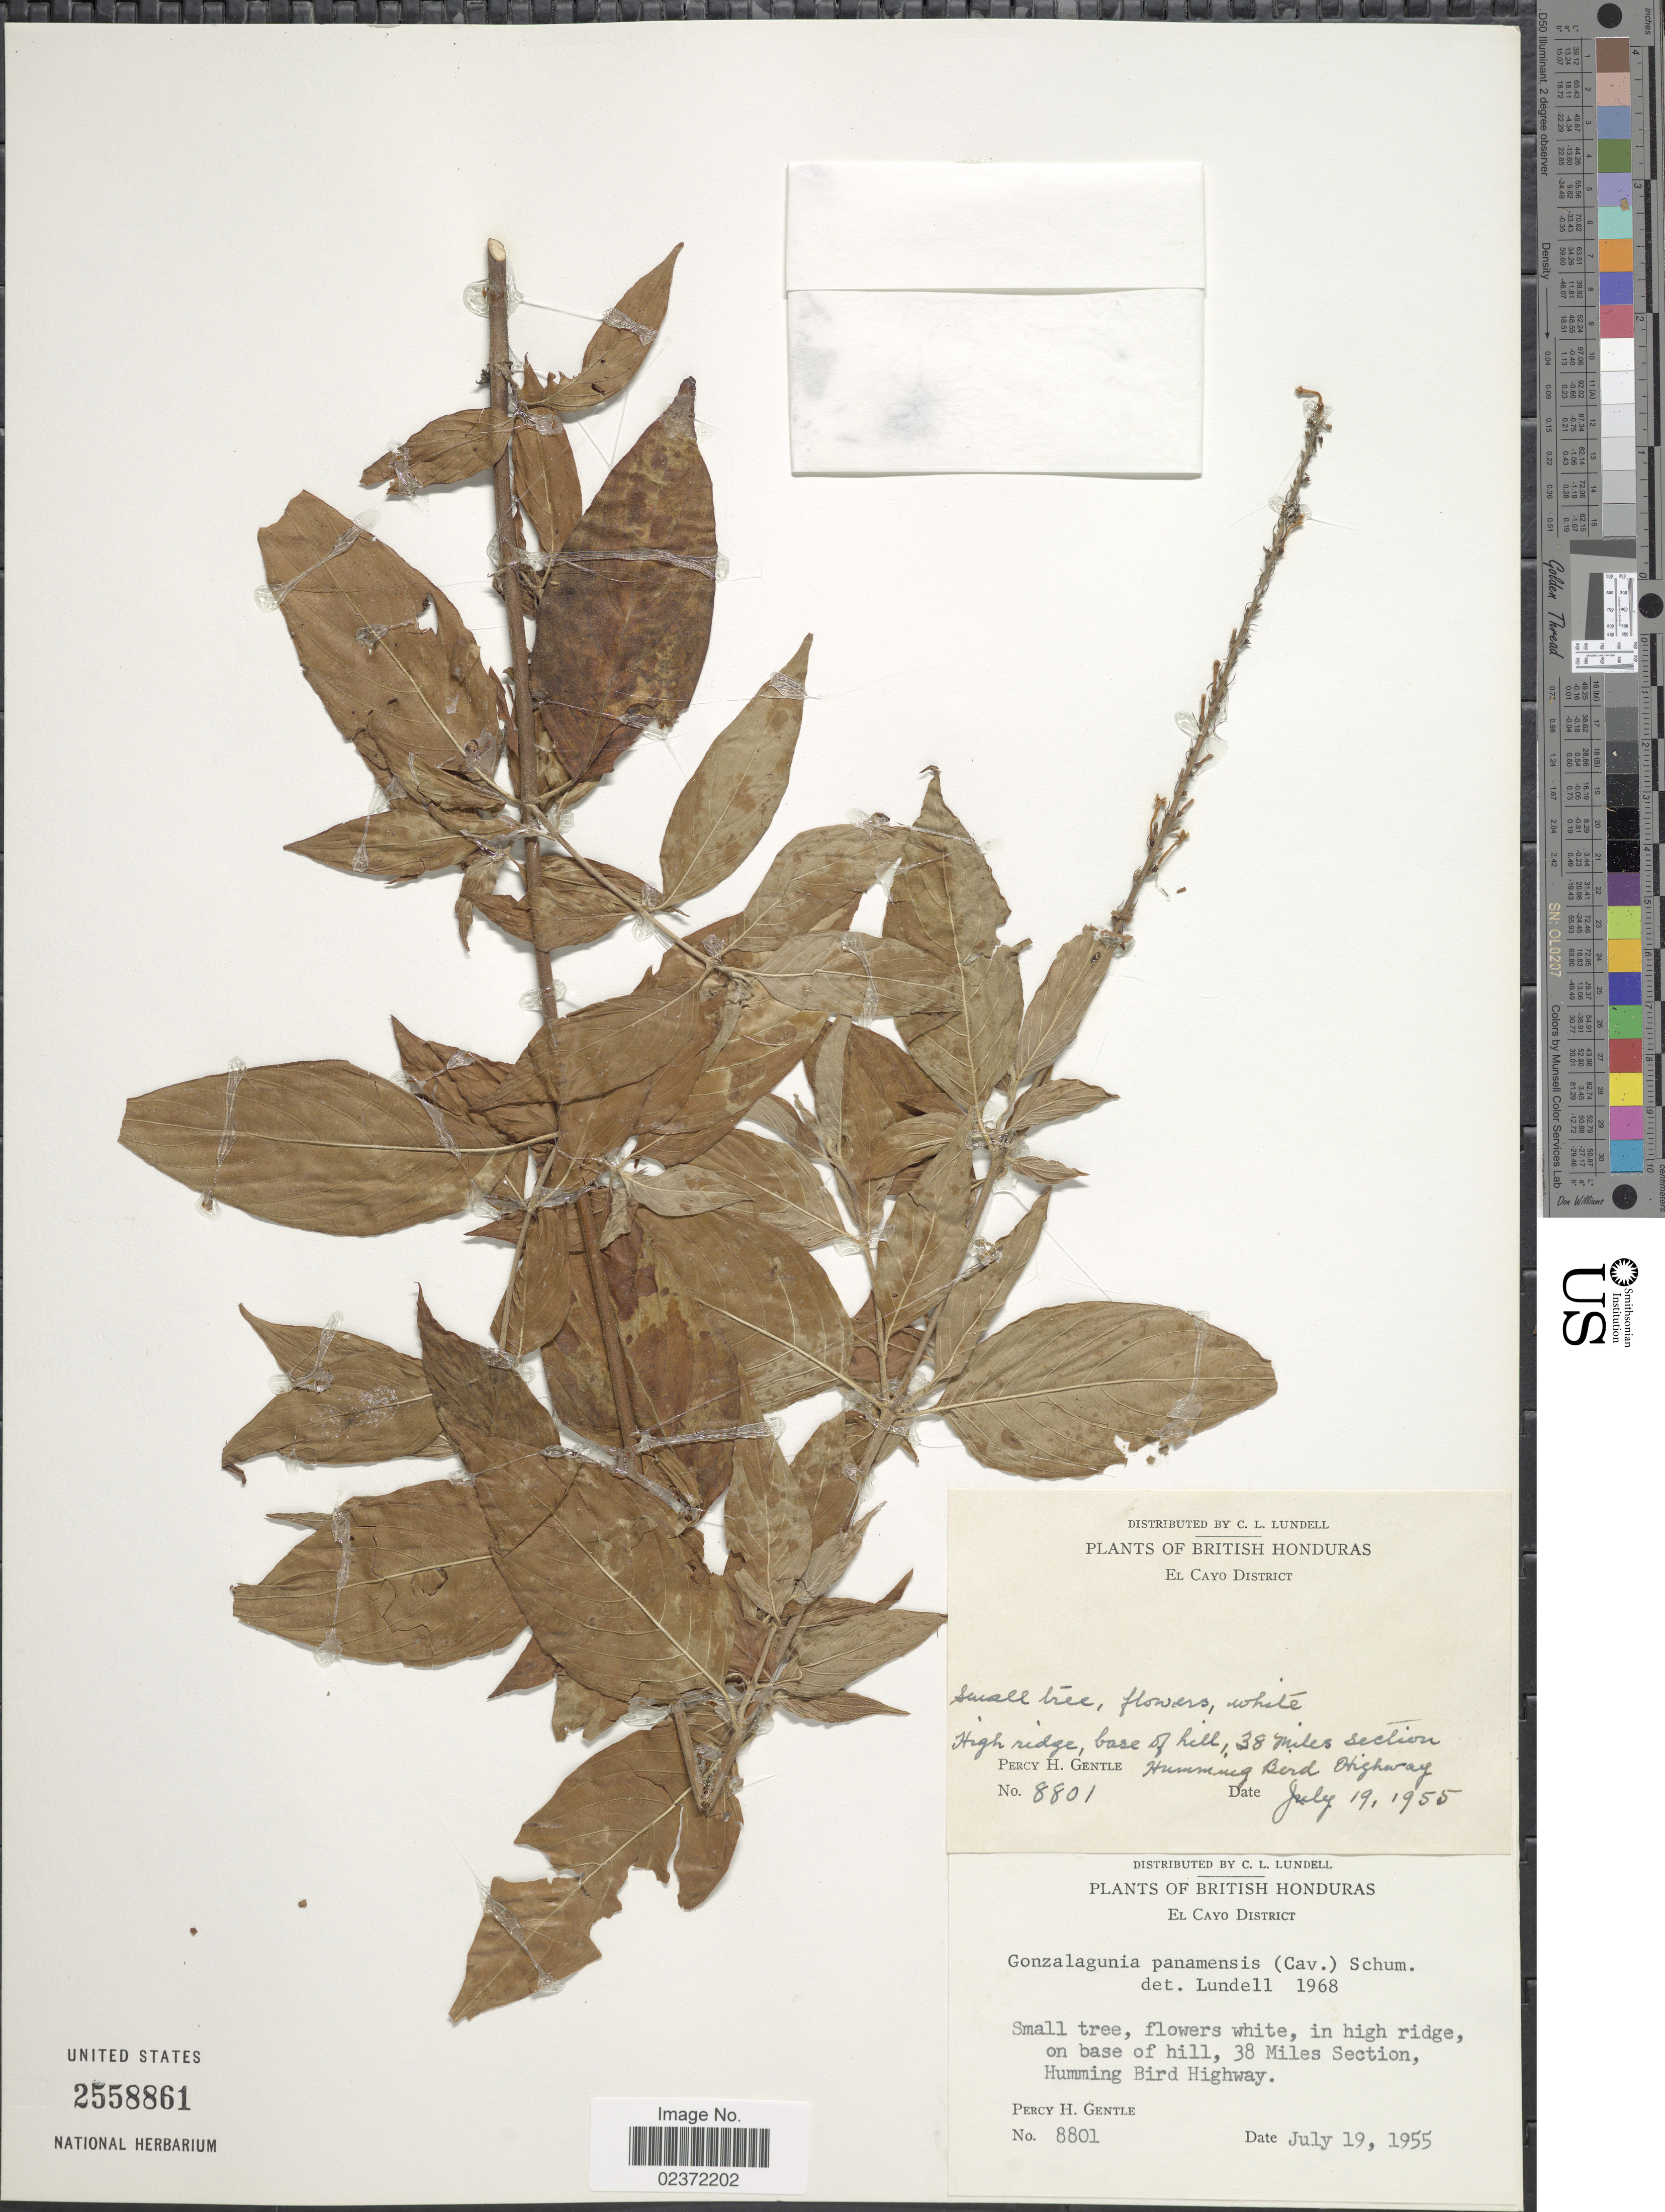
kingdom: Plantae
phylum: Tracheophyta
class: Magnoliopsida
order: Gentianales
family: Rubiaceae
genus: Gonzalagunia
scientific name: Gonzalagunia panamensis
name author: (Cav.) K. Schum.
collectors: P. H. Gentle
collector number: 8801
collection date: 1955-07-19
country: Belize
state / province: Cayo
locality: British Honduras, on base of hill, 38 Miles Section, Humming Bird HIghway, El Cayo District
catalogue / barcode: US 2558861